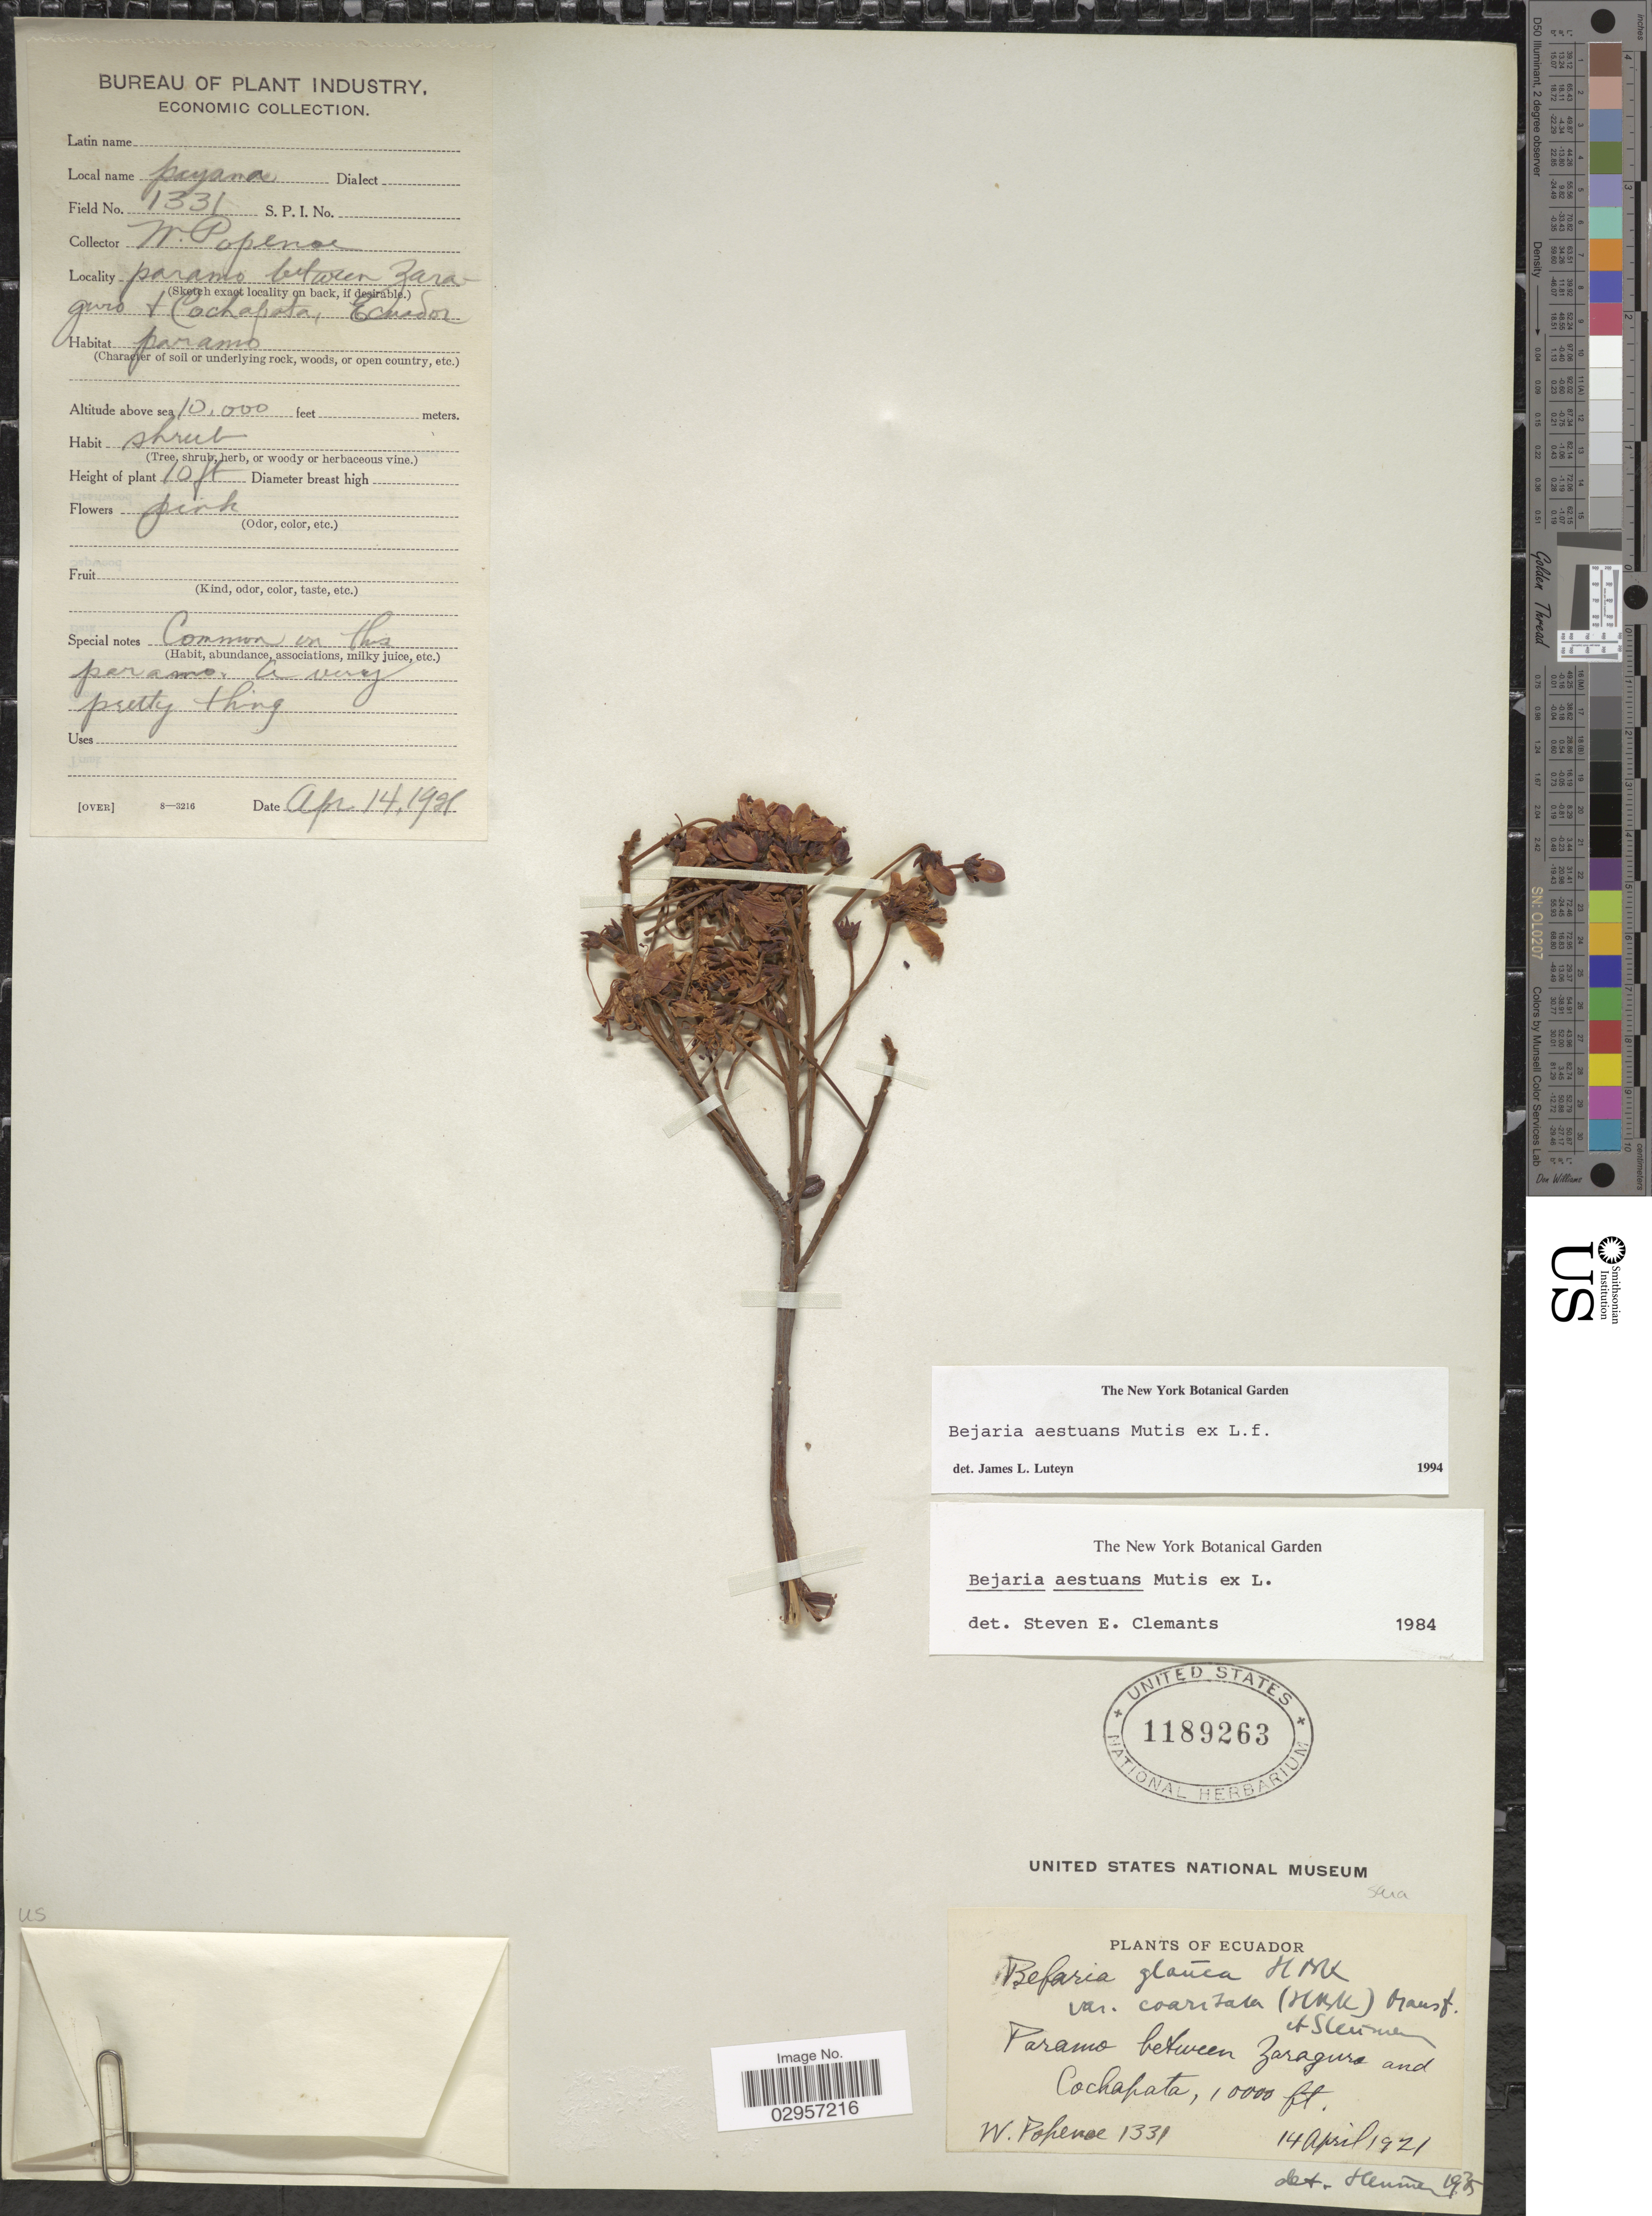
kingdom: Plantae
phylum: Tracheophyta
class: Magnoliopsida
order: Ericales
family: Ericaceae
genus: Befaria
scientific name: Befaria aestuans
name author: Mutis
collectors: W. Popenoe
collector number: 1331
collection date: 1921-04-14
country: Ecuador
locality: Paramo between Zaragura and Cochapata.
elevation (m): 3048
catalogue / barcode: US 1189263